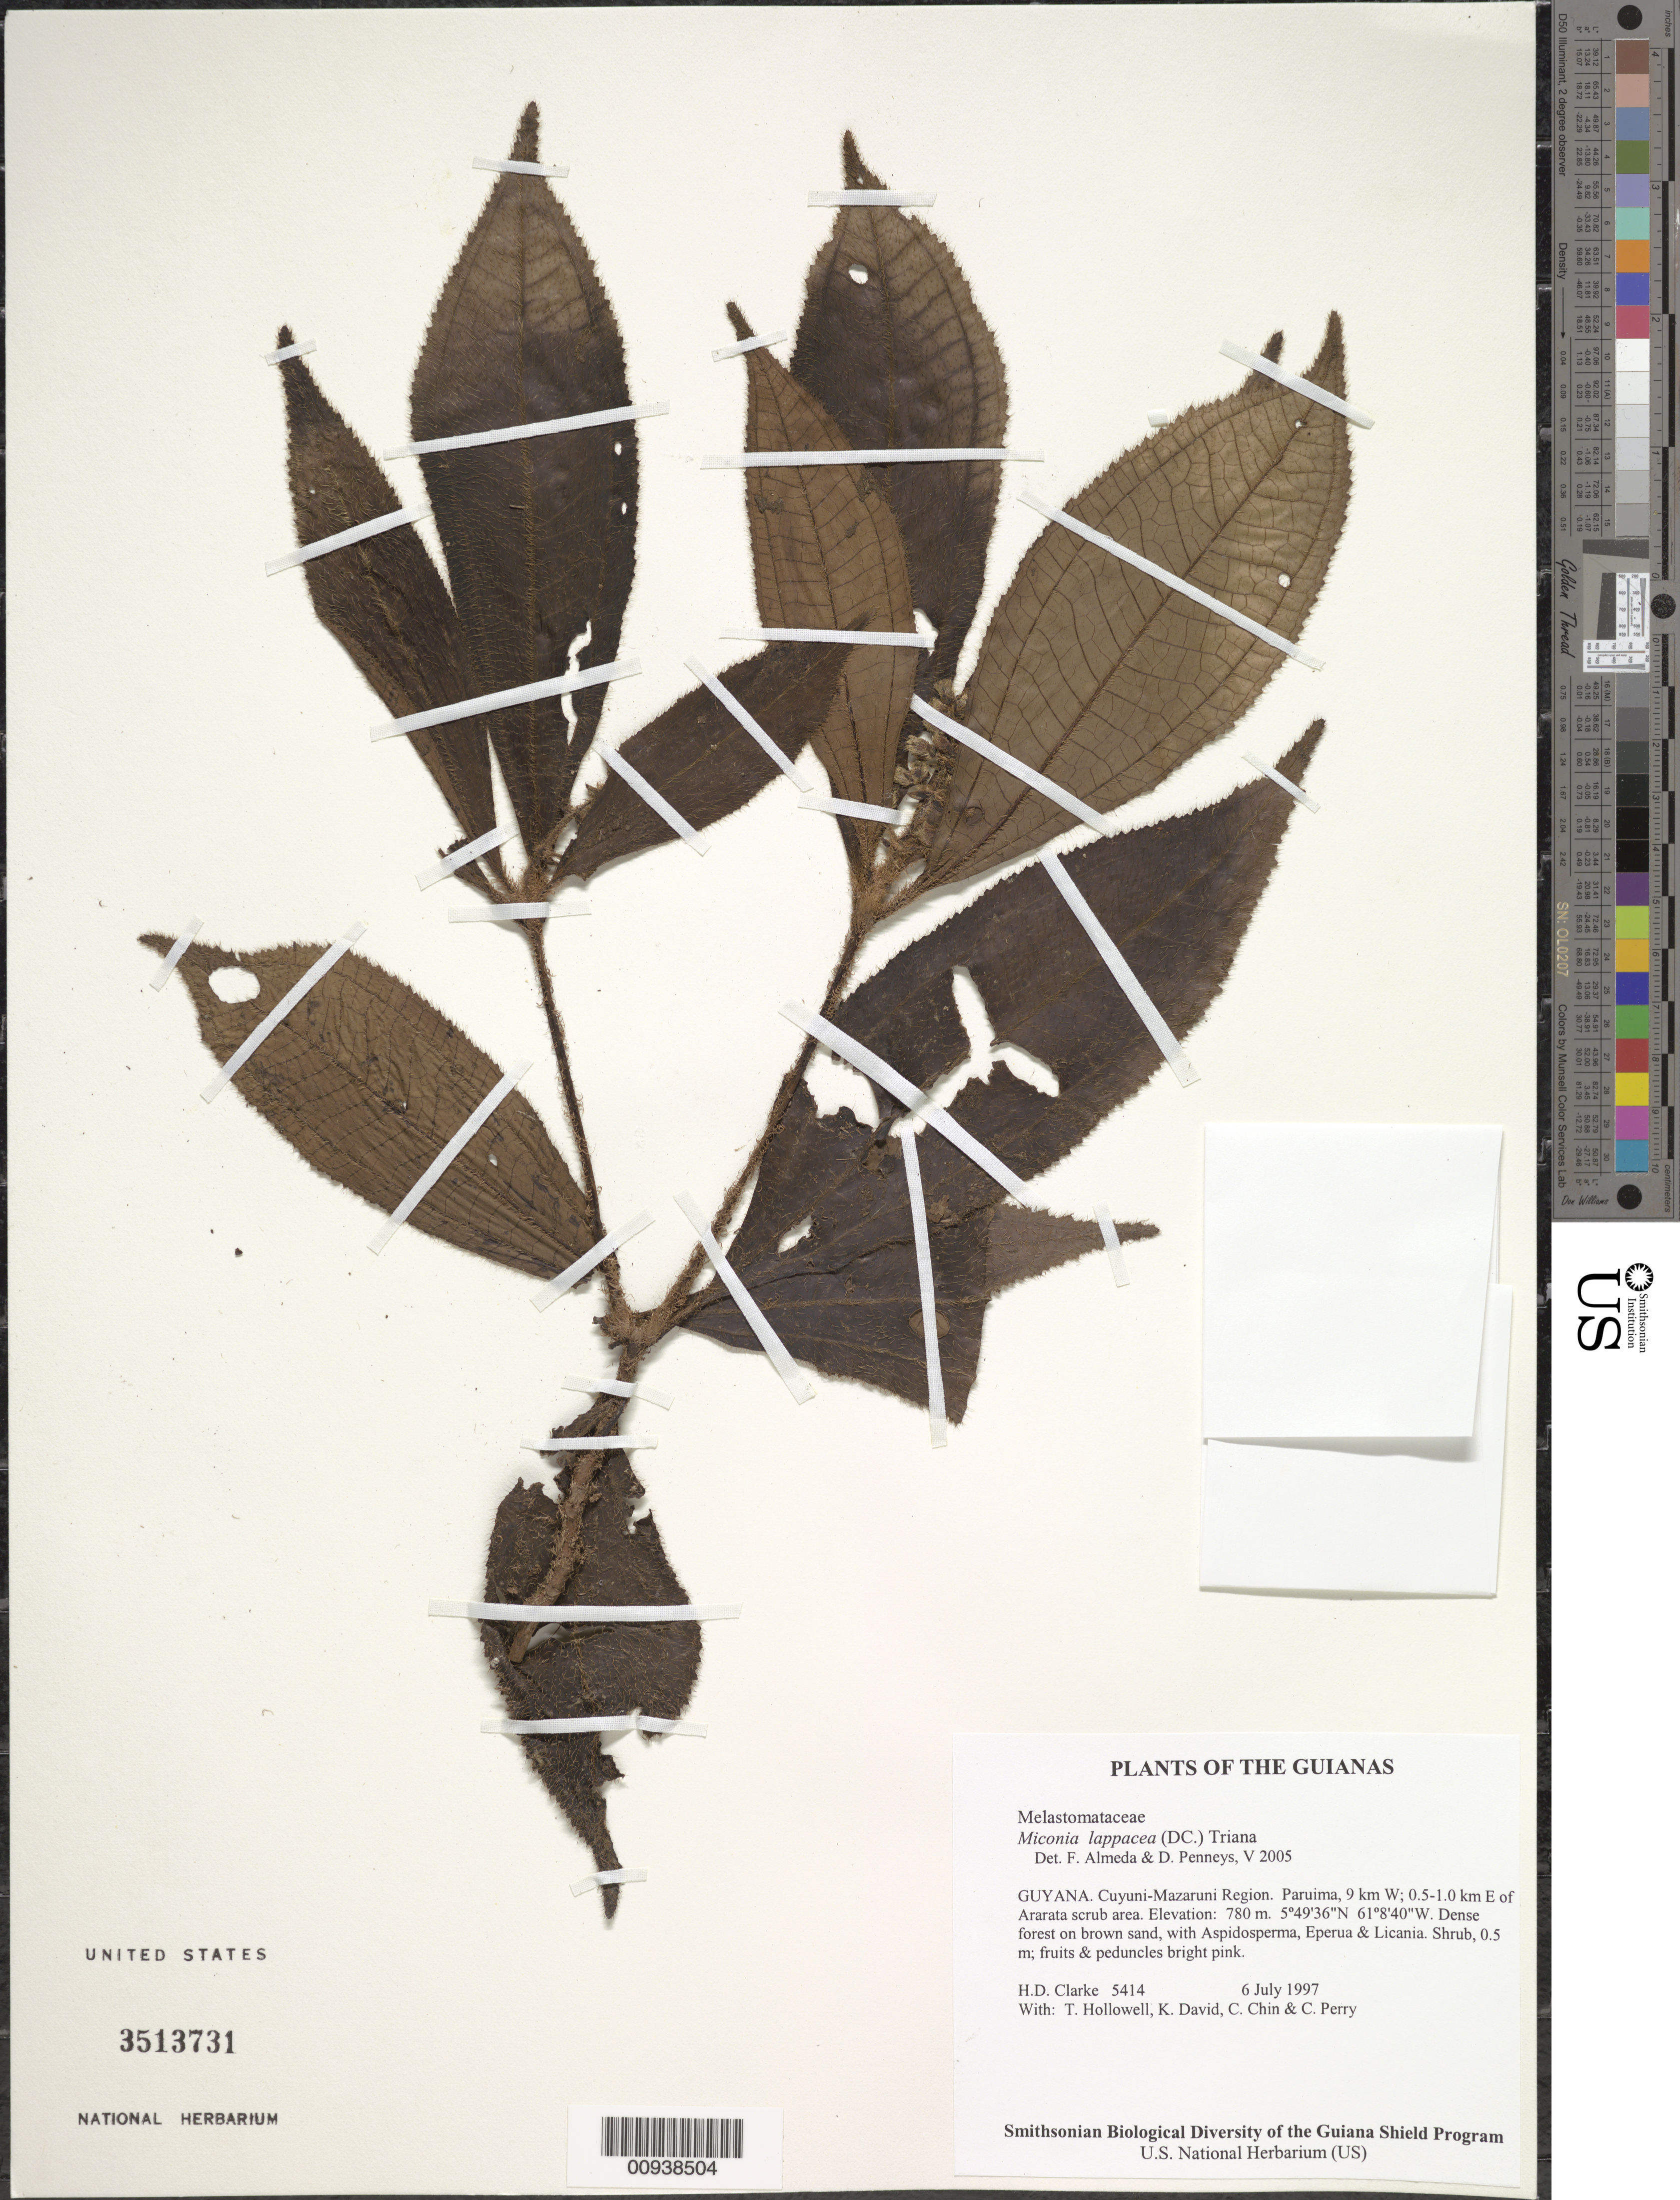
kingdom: Plantae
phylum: Tracheophyta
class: Magnoliopsida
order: Myrtales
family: Melastomataceae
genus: Miconia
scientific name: Miconia lappacea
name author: (DC.) Triana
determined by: Almeda, F.; Penneys, D. S.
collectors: H. D. Clarke, T. Hollowell, K. David, C. Chin & C. Perry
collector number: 5414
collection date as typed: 6 July 1997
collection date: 1997-07-06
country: Guyana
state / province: Cuyuni-Mazaruni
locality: Paruima, 9 km W; 0.5-1.0 km E of Ararata scrub area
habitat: Dense forest on brown sand, with Aspidosperma, Eperua & Licania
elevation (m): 780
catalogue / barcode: US 3513731